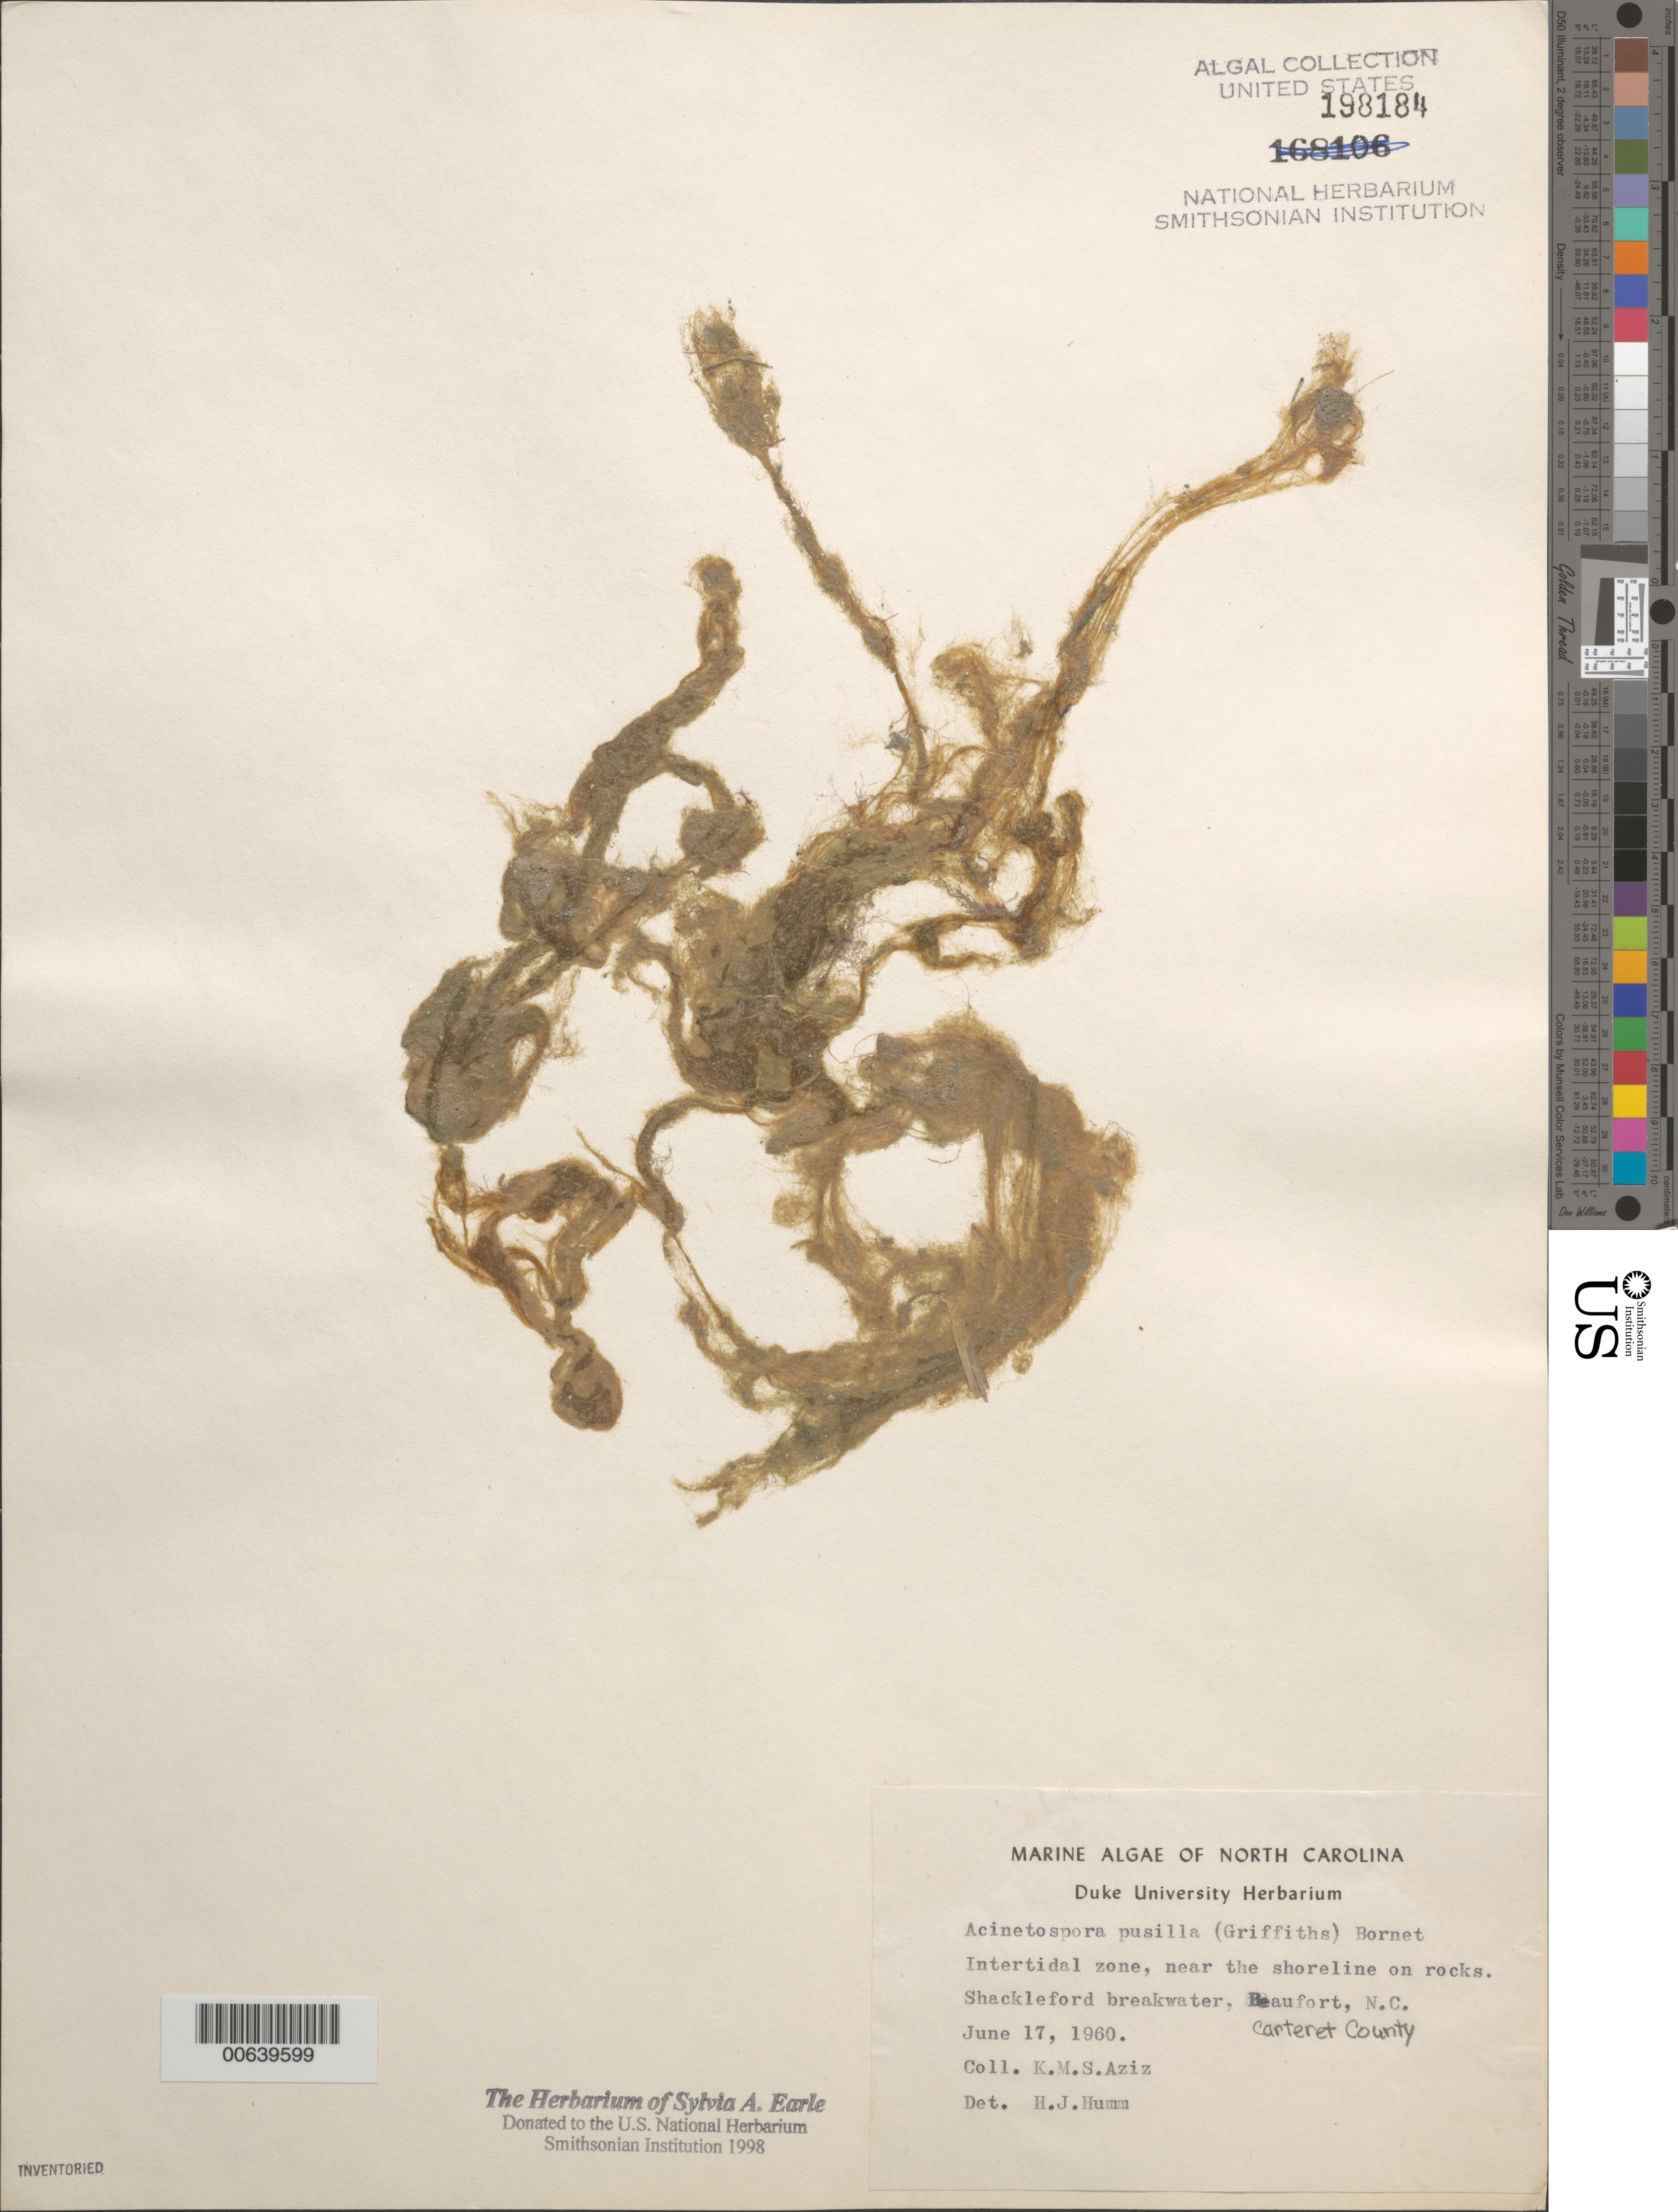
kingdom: Chromista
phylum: Ochrophyta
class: Phaeophyceae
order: Ectocarpales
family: Acinetosporaceae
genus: Acinetospora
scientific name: Acinetospora crinita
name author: (Carmich. in Harv.) Sauv.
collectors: K. M. Aziz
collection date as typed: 17 Jun 1960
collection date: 1960-06-17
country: United States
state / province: North Carolina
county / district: Carteret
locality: Shackleford breakwater, Beaufort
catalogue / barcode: US 198184